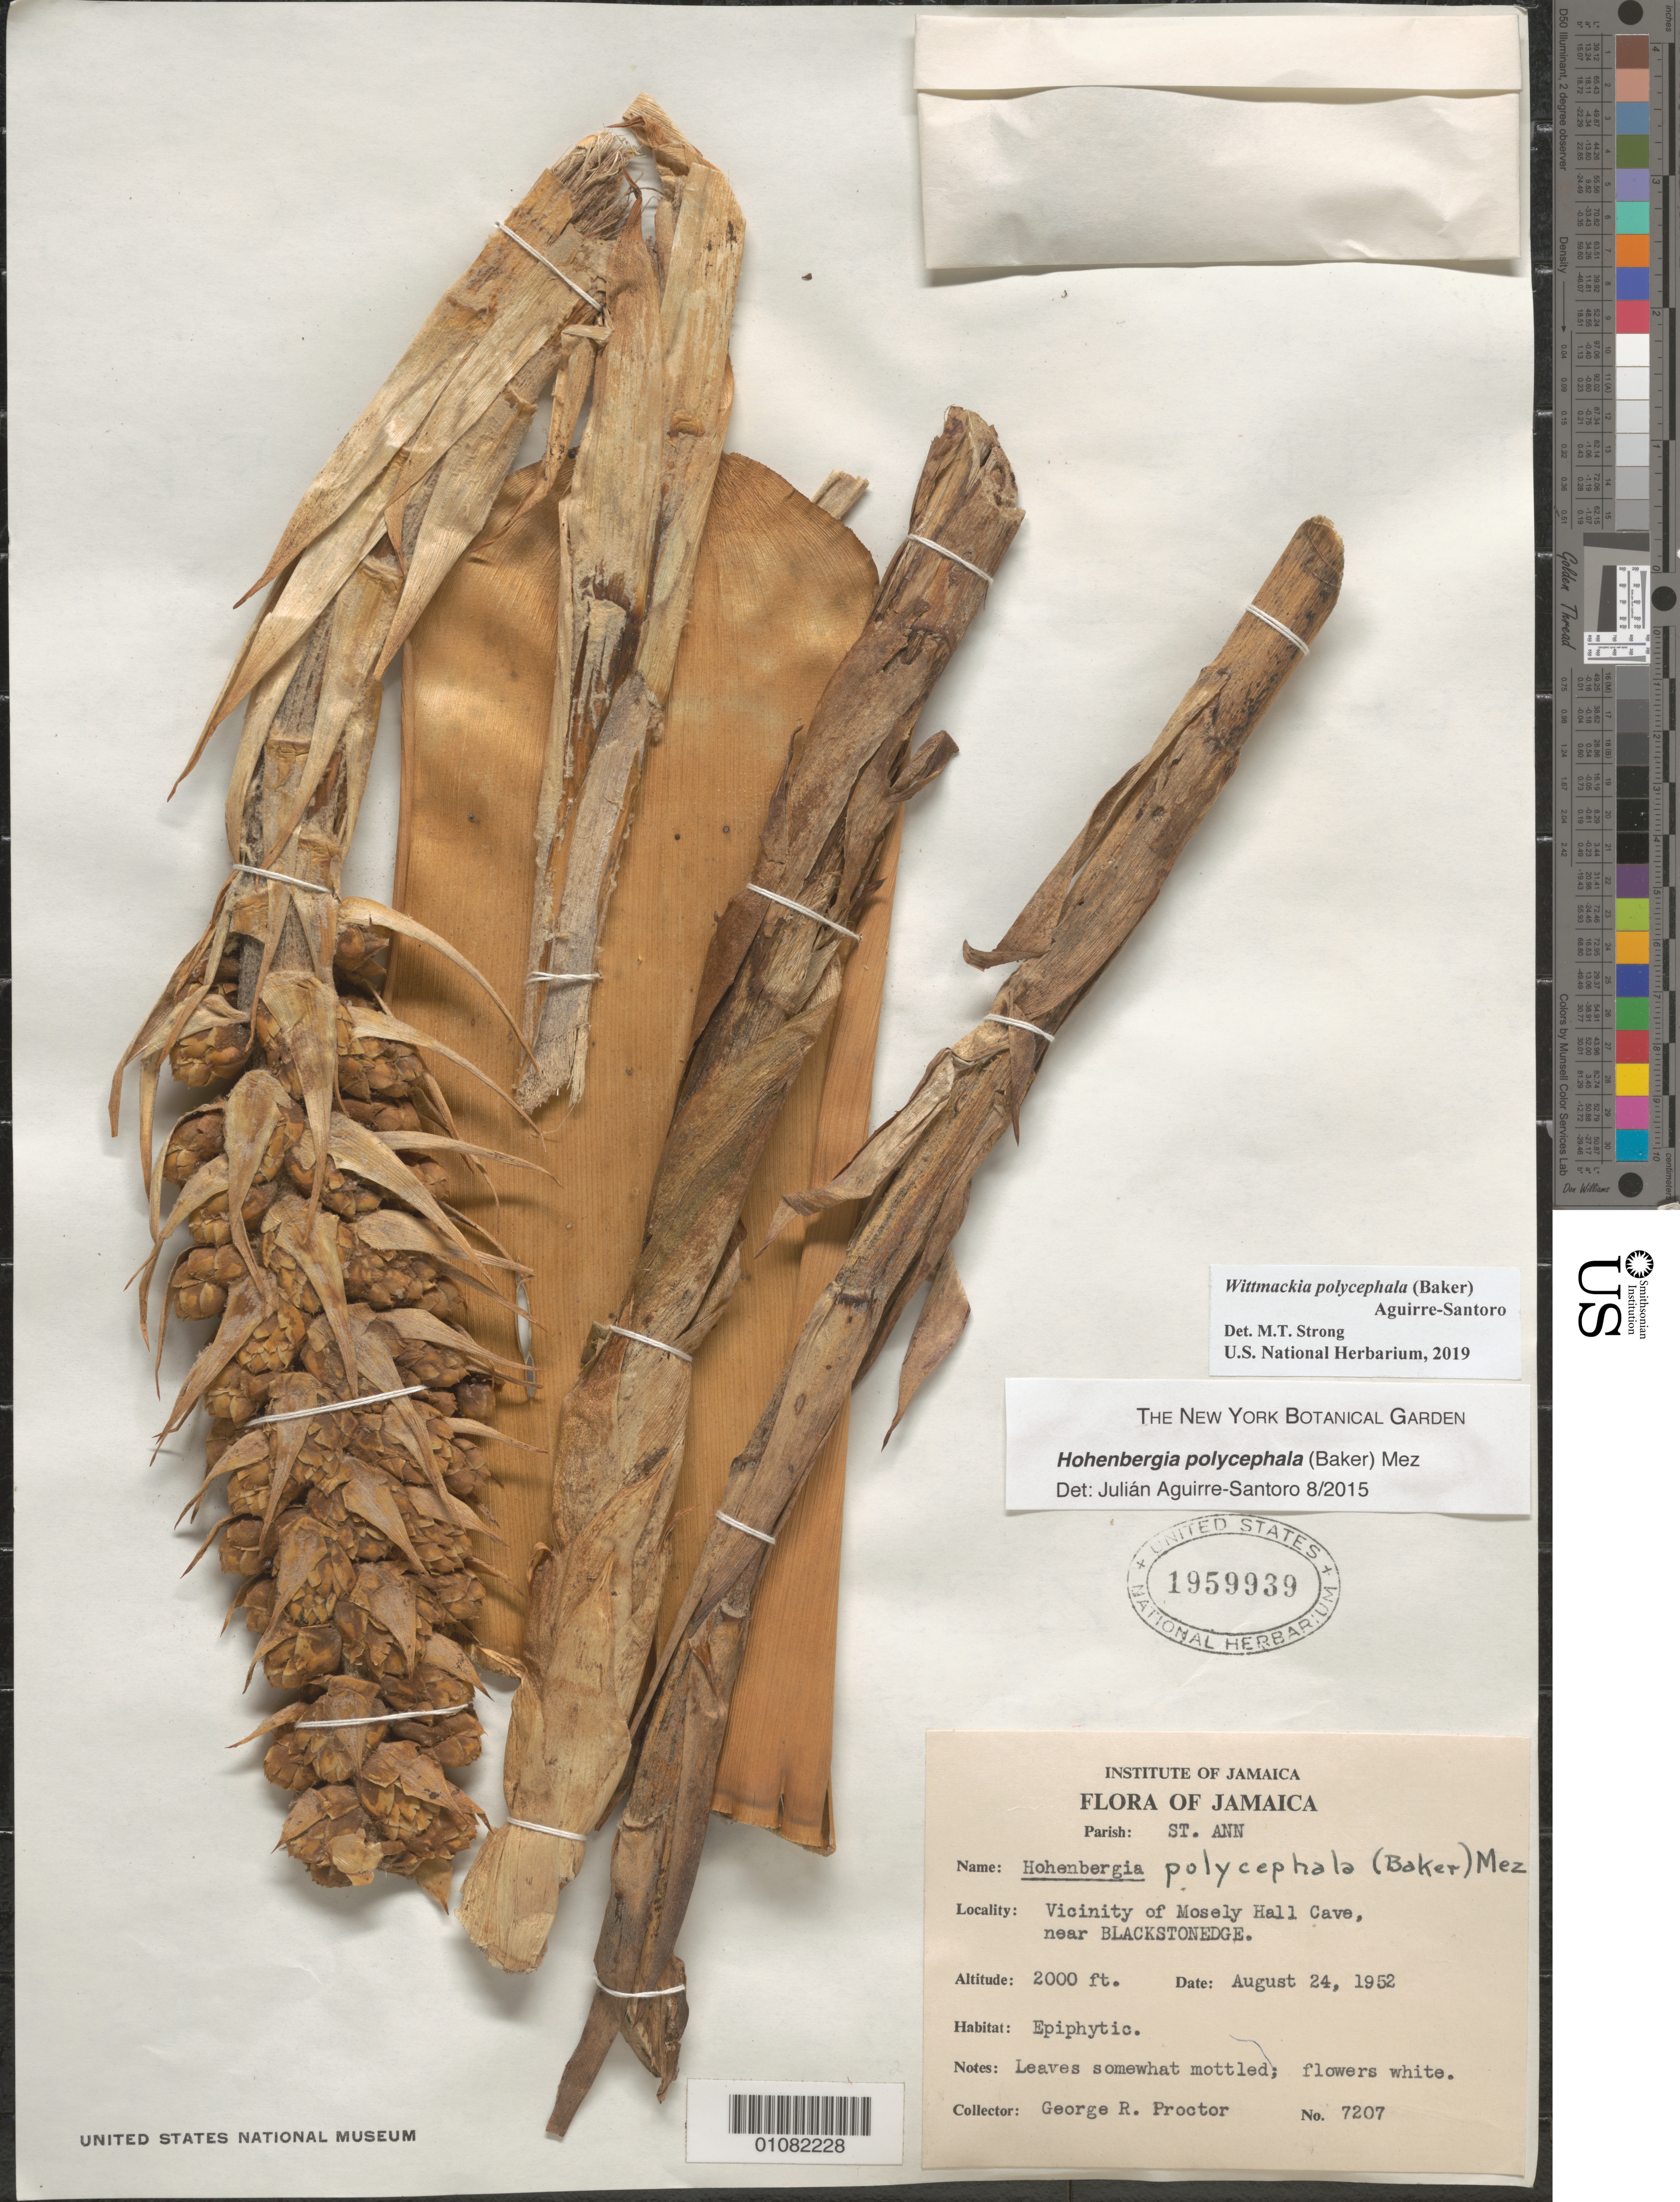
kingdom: Plantae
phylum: Tracheophyta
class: Liliopsida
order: Poales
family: Bromeliaceae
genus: Wittmackia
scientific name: Wittmackia polycephela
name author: (Baker) Aguirre-Santoro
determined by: Strong, Mark T., (BOT), Smithsonian Institution - National Museum of Natural History (UNITED STATES)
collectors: G. R. Proctor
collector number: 7207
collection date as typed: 24 Aug 1952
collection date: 1952-08-24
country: Jamaica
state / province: Saint Ann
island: Jamaica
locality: Vicinity of Mosely Hall Cave, near Blackstonedge.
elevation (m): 610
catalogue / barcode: US 1959939